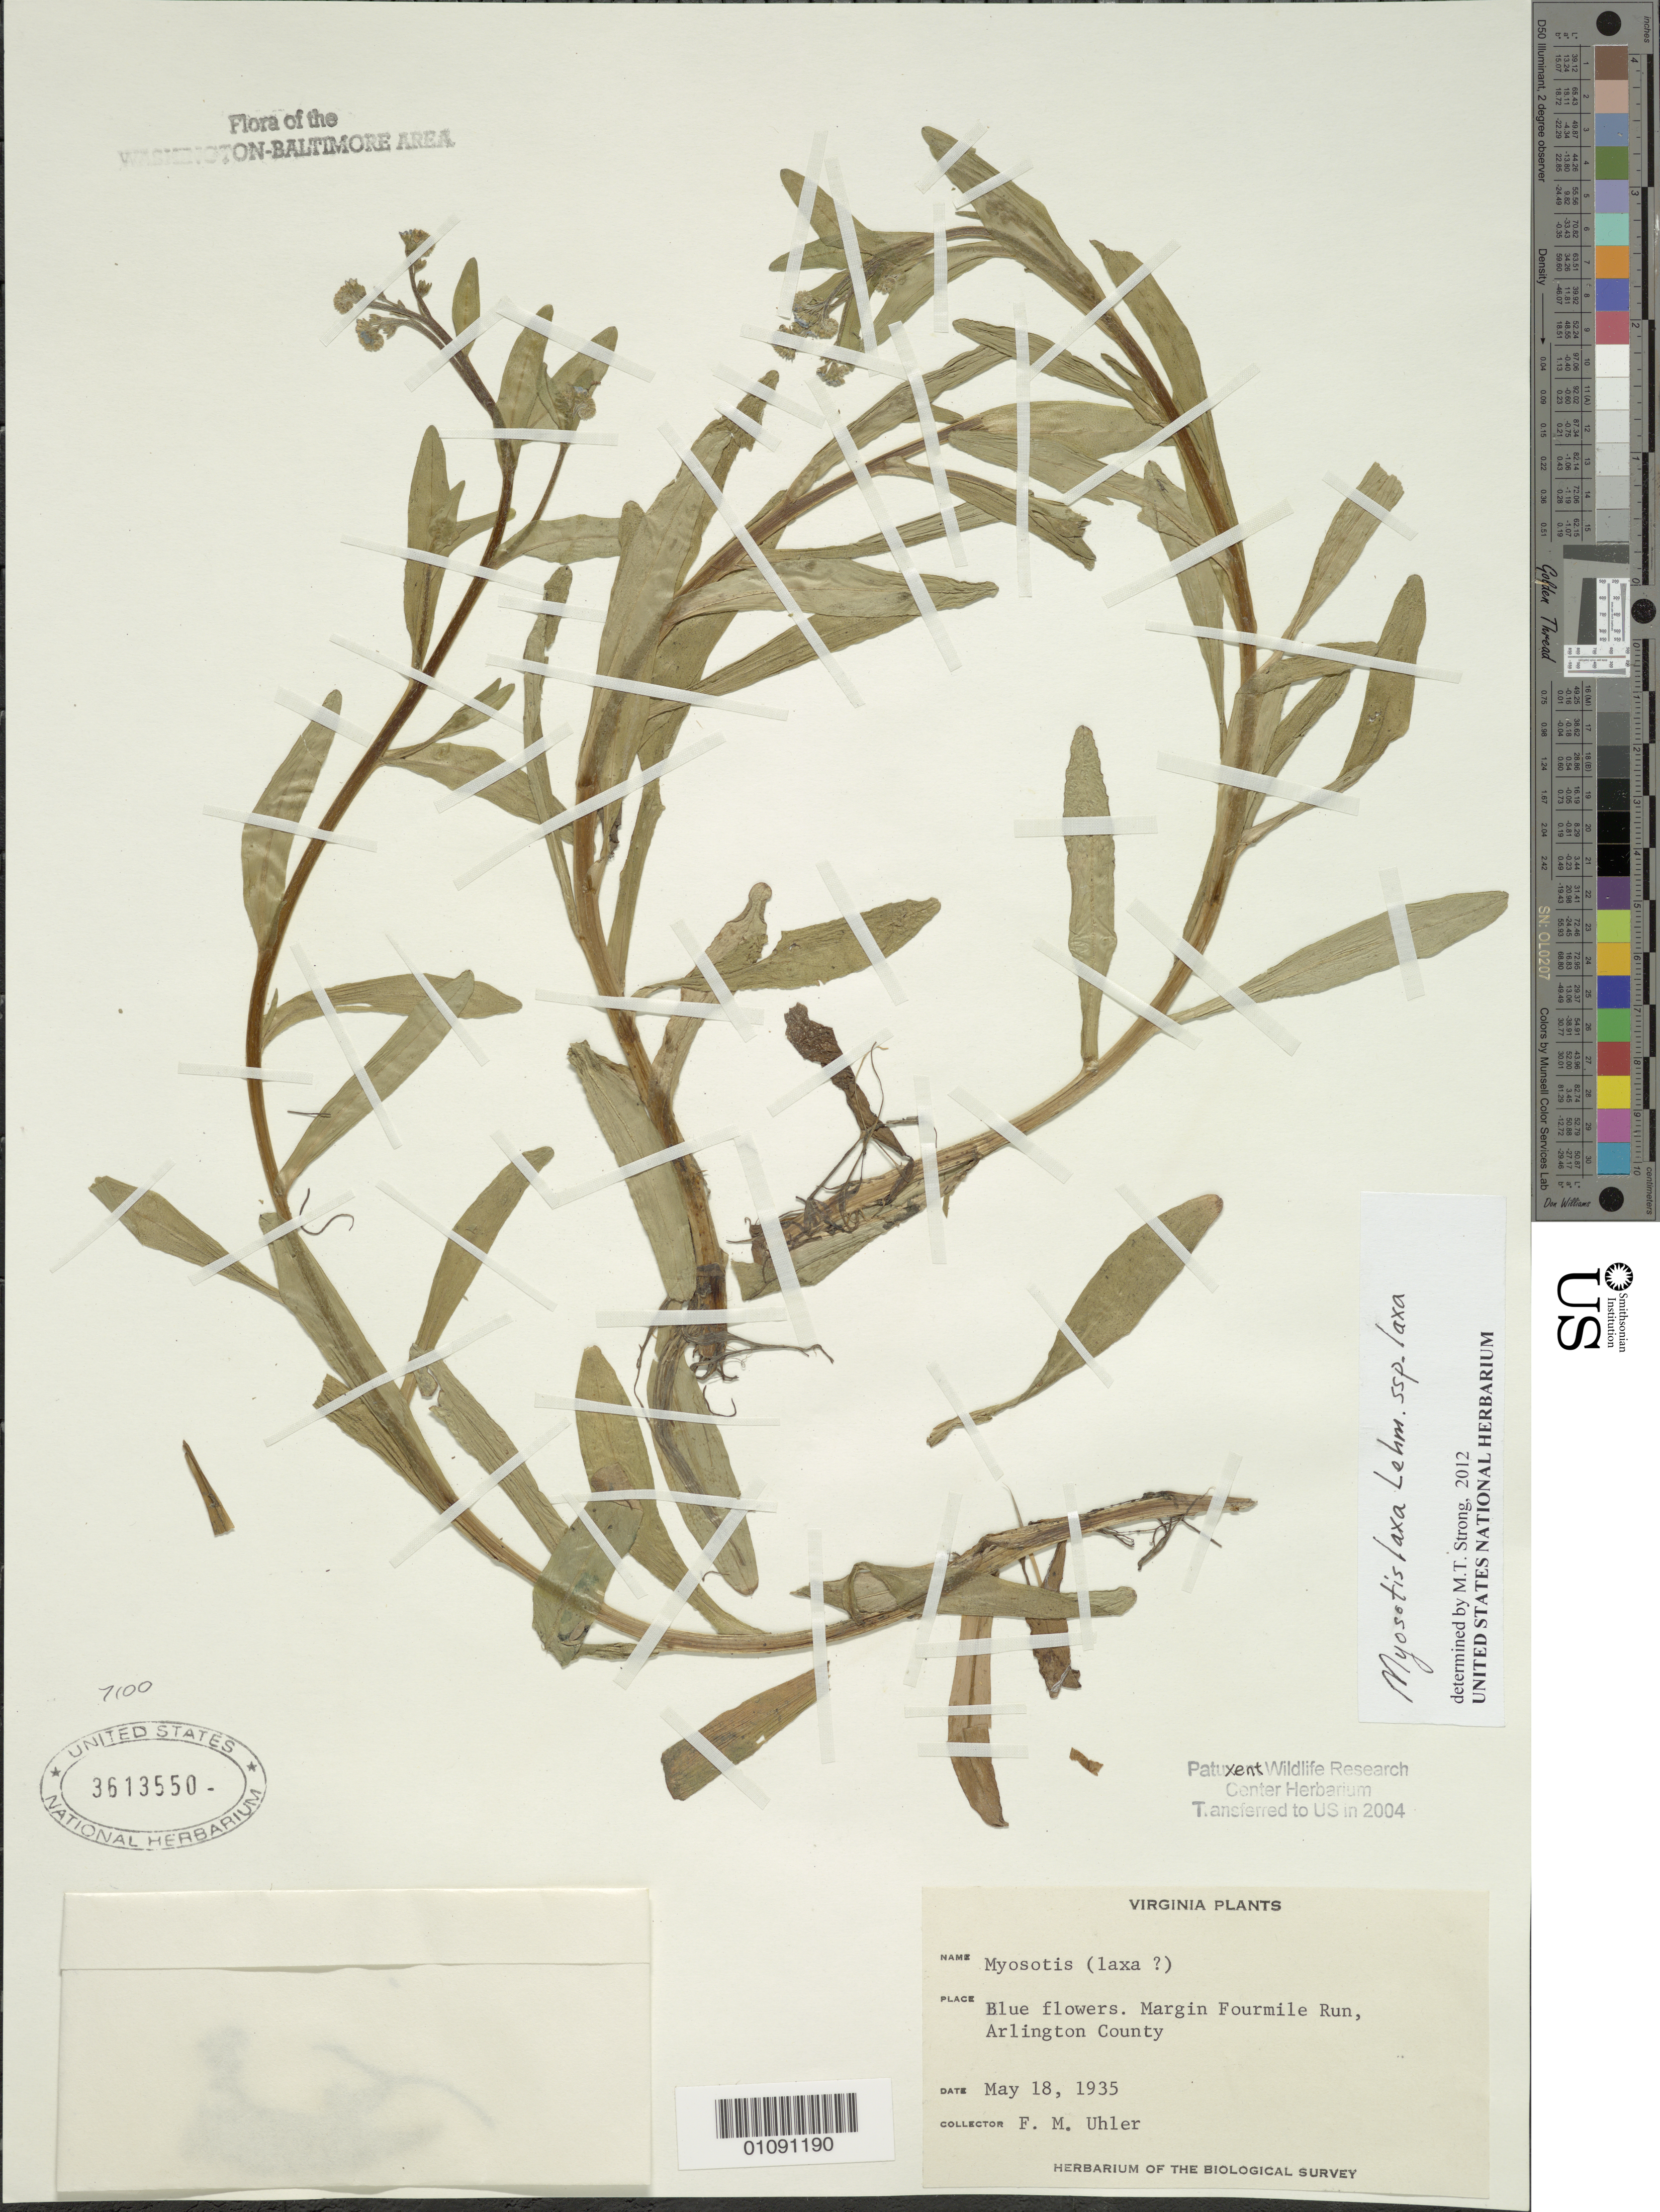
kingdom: Plantae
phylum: Tracheophyta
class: Magnoliopsida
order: Boraginales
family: Boraginaceae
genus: Myosotis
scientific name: Myosotis laxa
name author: F. Lehm.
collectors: F. M. Uhler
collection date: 1935-05-18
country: United States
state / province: Virginia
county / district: Arlington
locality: Margin of Four Mile Run.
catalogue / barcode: US 3613550